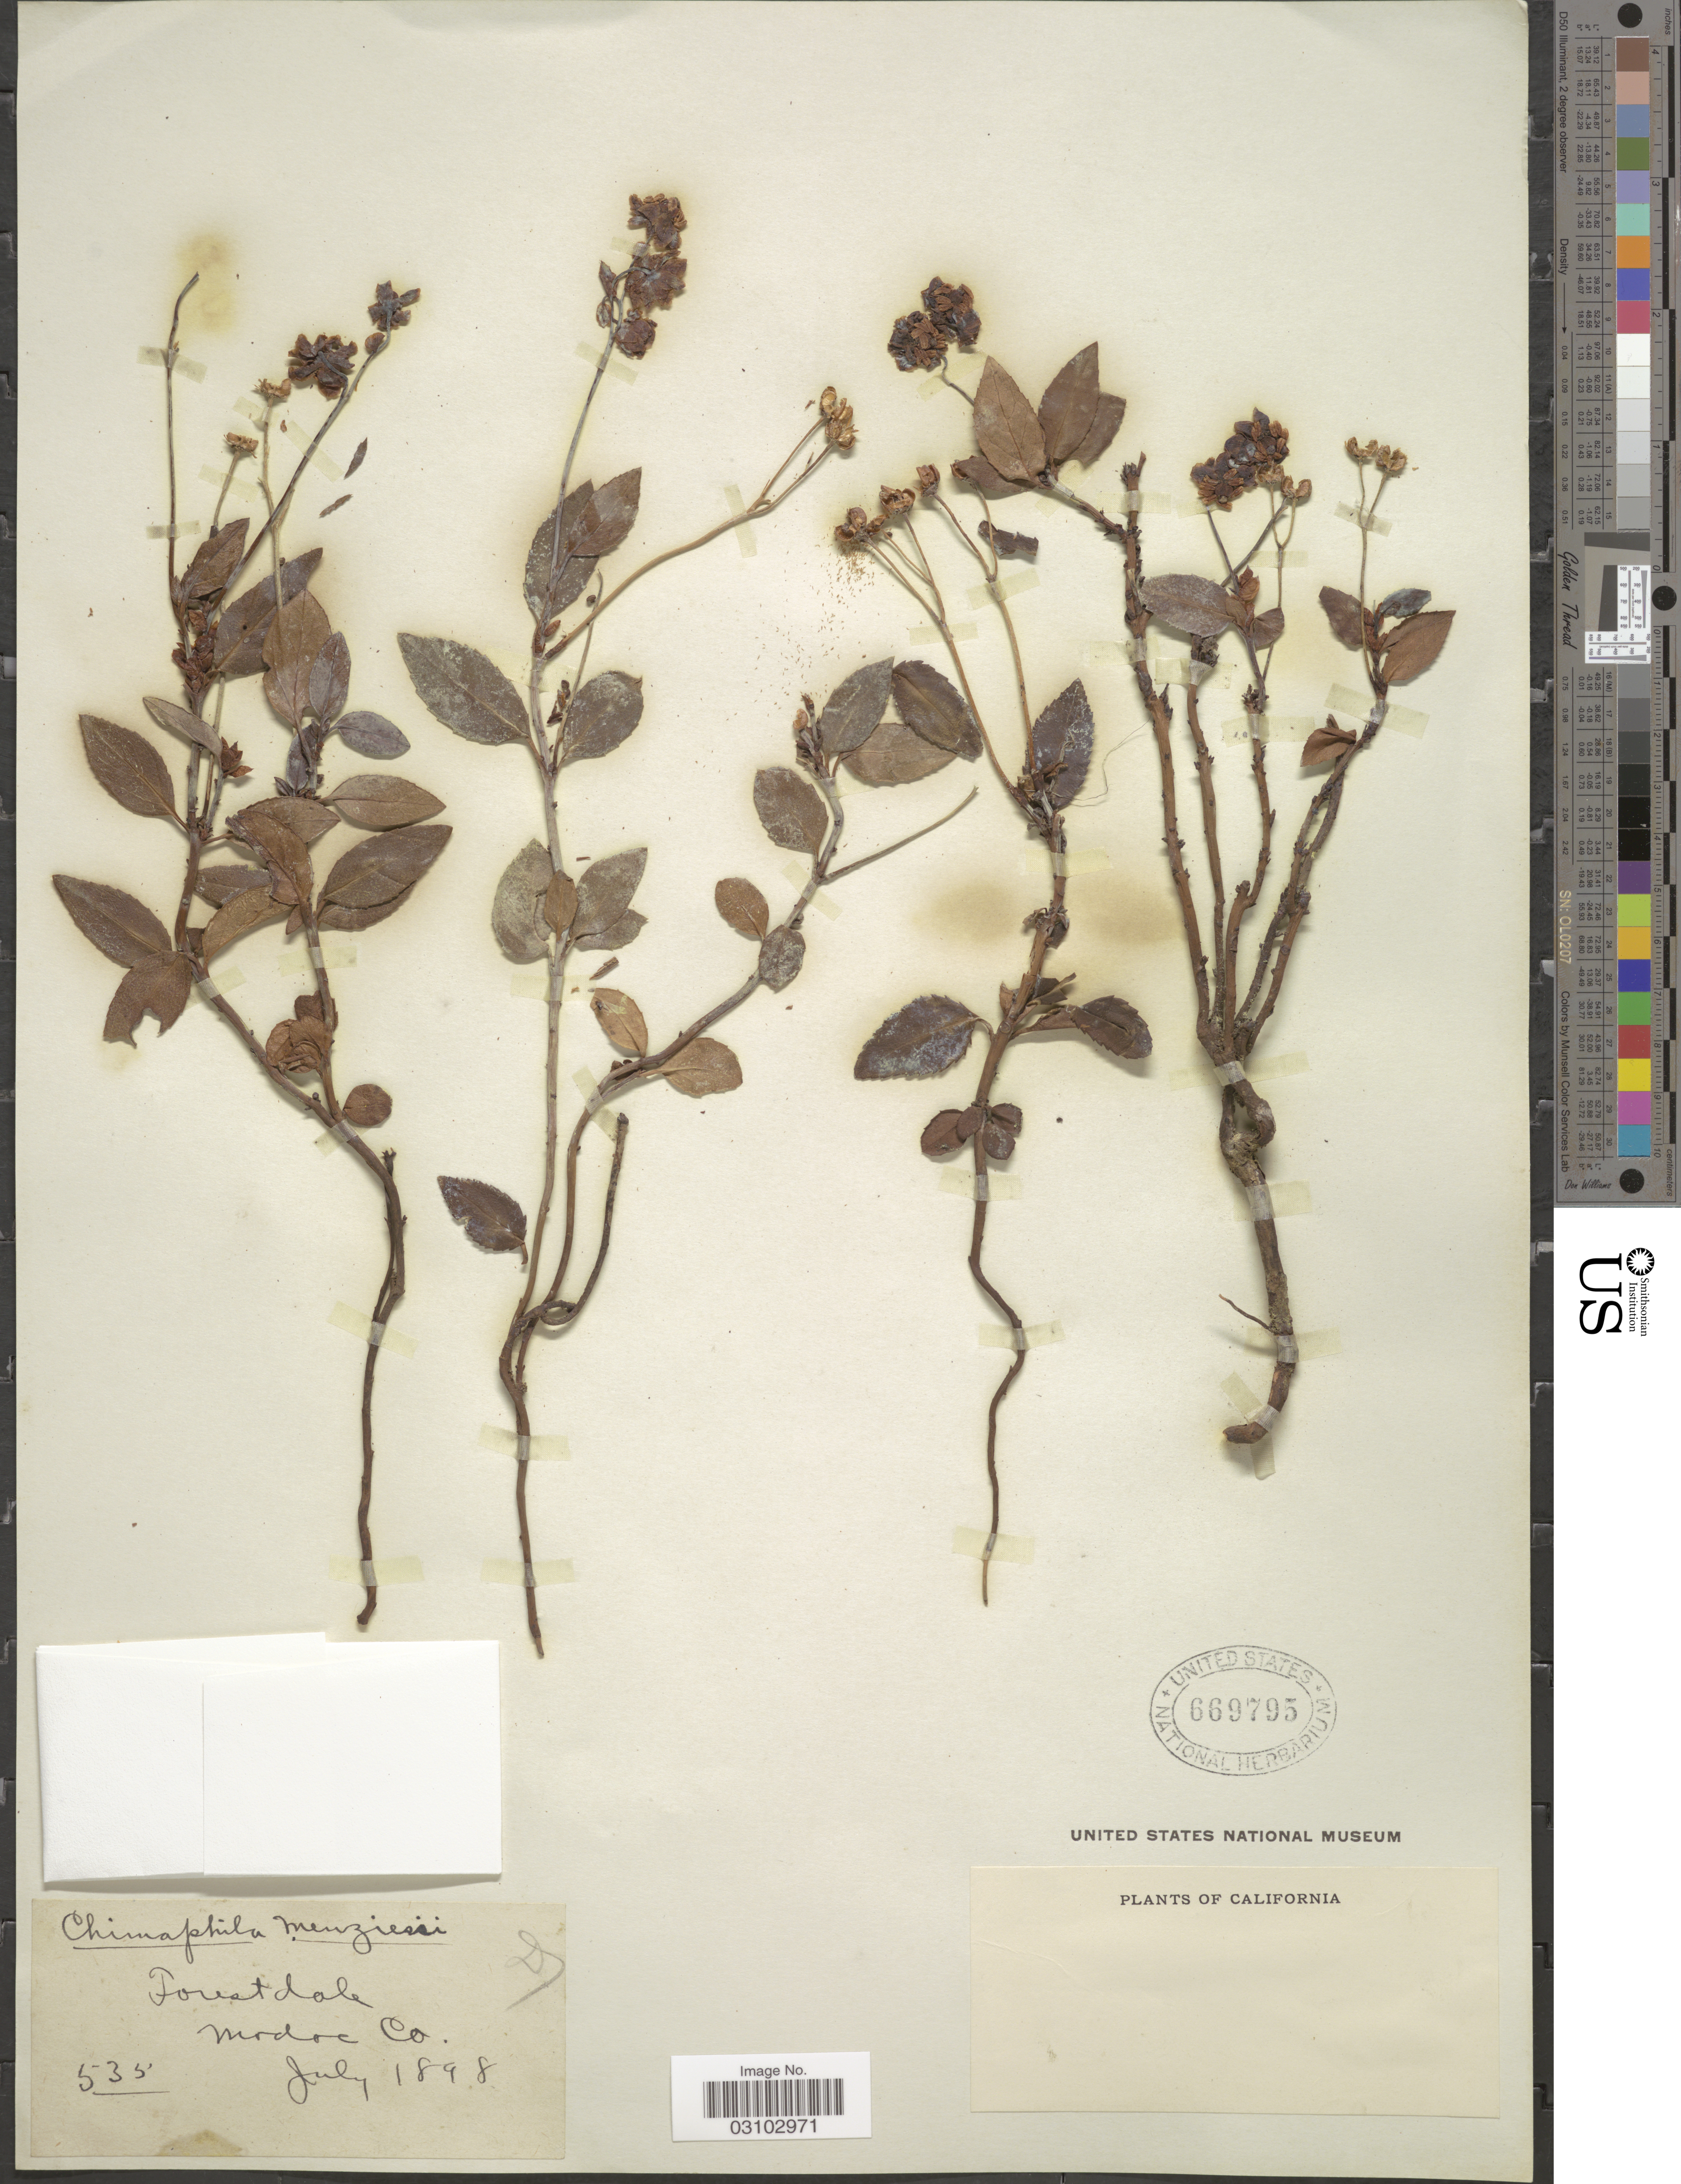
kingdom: Plantae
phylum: Tracheophyta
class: Magnoliopsida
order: Ericales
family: Ericaceae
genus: Chimaphila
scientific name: Chimaphila menziesii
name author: (R. Br. ex G. Don) Spreng.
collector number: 535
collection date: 1898-07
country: United States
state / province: California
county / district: Modoc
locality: Forest dale. Modoc Co.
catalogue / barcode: US 669795